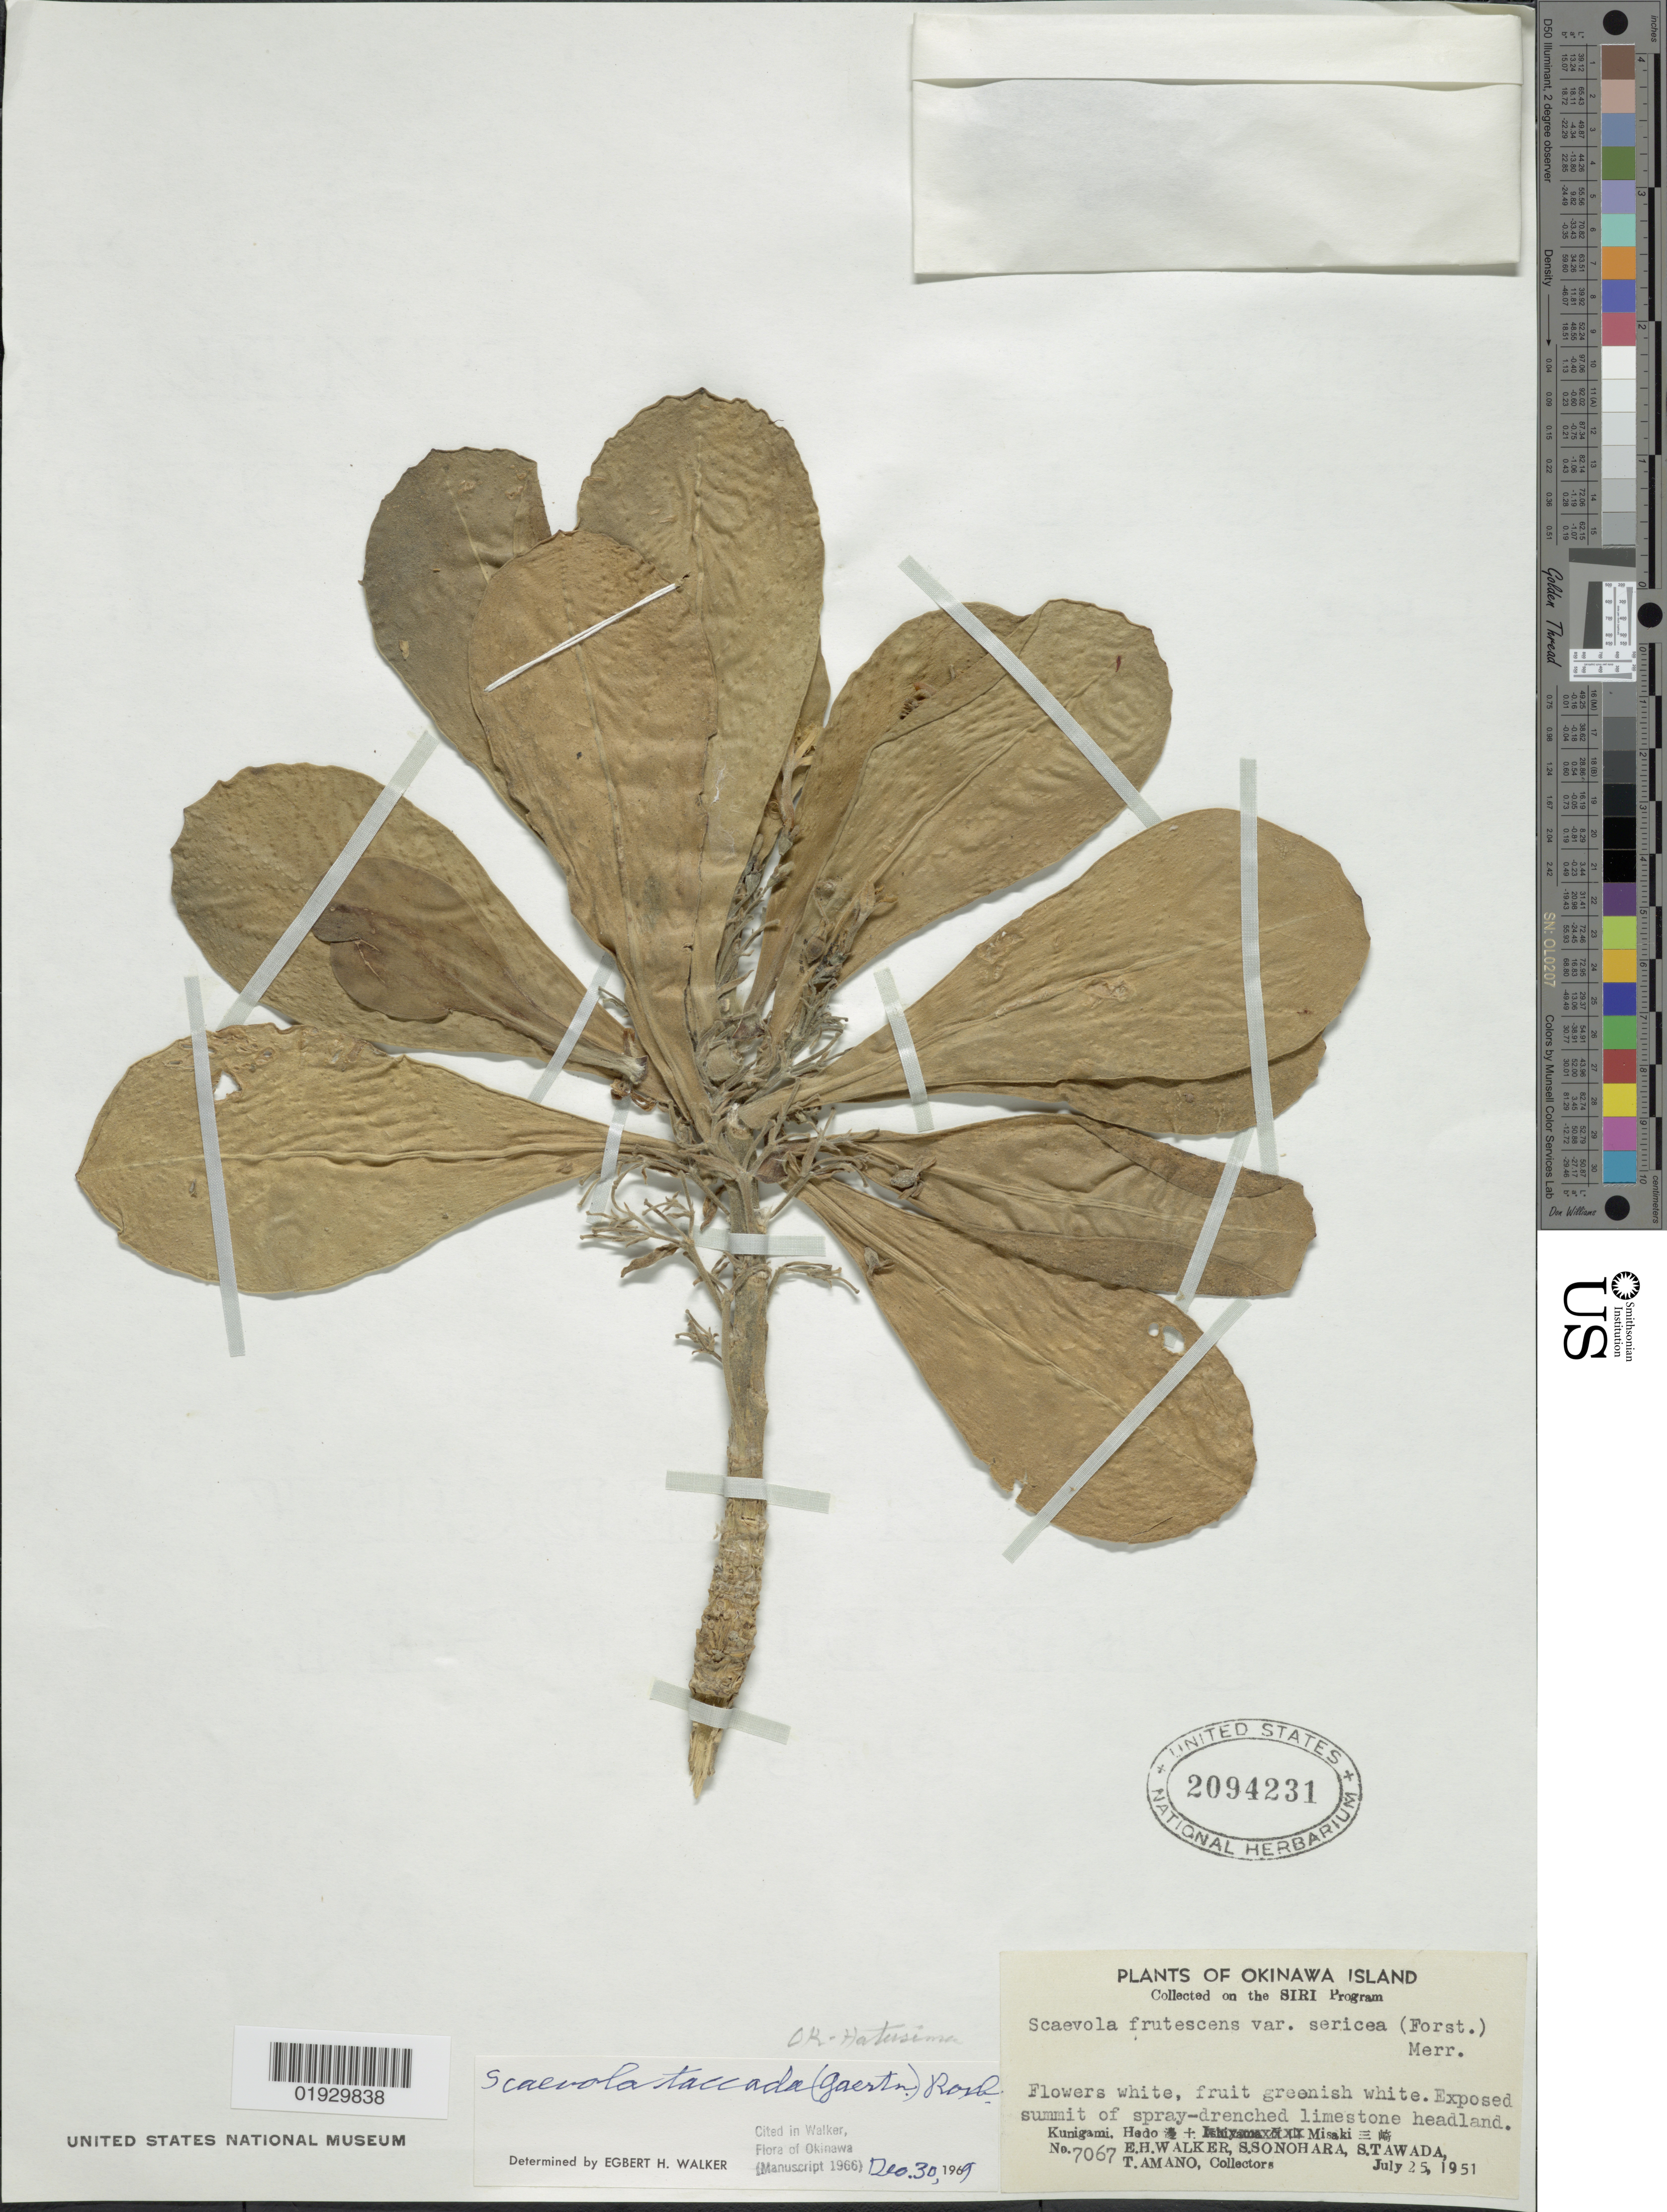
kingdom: Plantae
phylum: Tracheophyta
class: Magnoliopsida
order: Asterales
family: Goodeniaceae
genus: Scaevola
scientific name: Scaevola taccada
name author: (Gaertn.) Roxb.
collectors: E. H. Walker, S. Sonohara, S. Tawada & T. Amano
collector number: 7067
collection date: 1951-07-25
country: Japan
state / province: Okinawa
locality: Okinawa Island. Kunigami. Hedo [Foreign script] Misaki [Foreign script].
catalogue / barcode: US 2094231